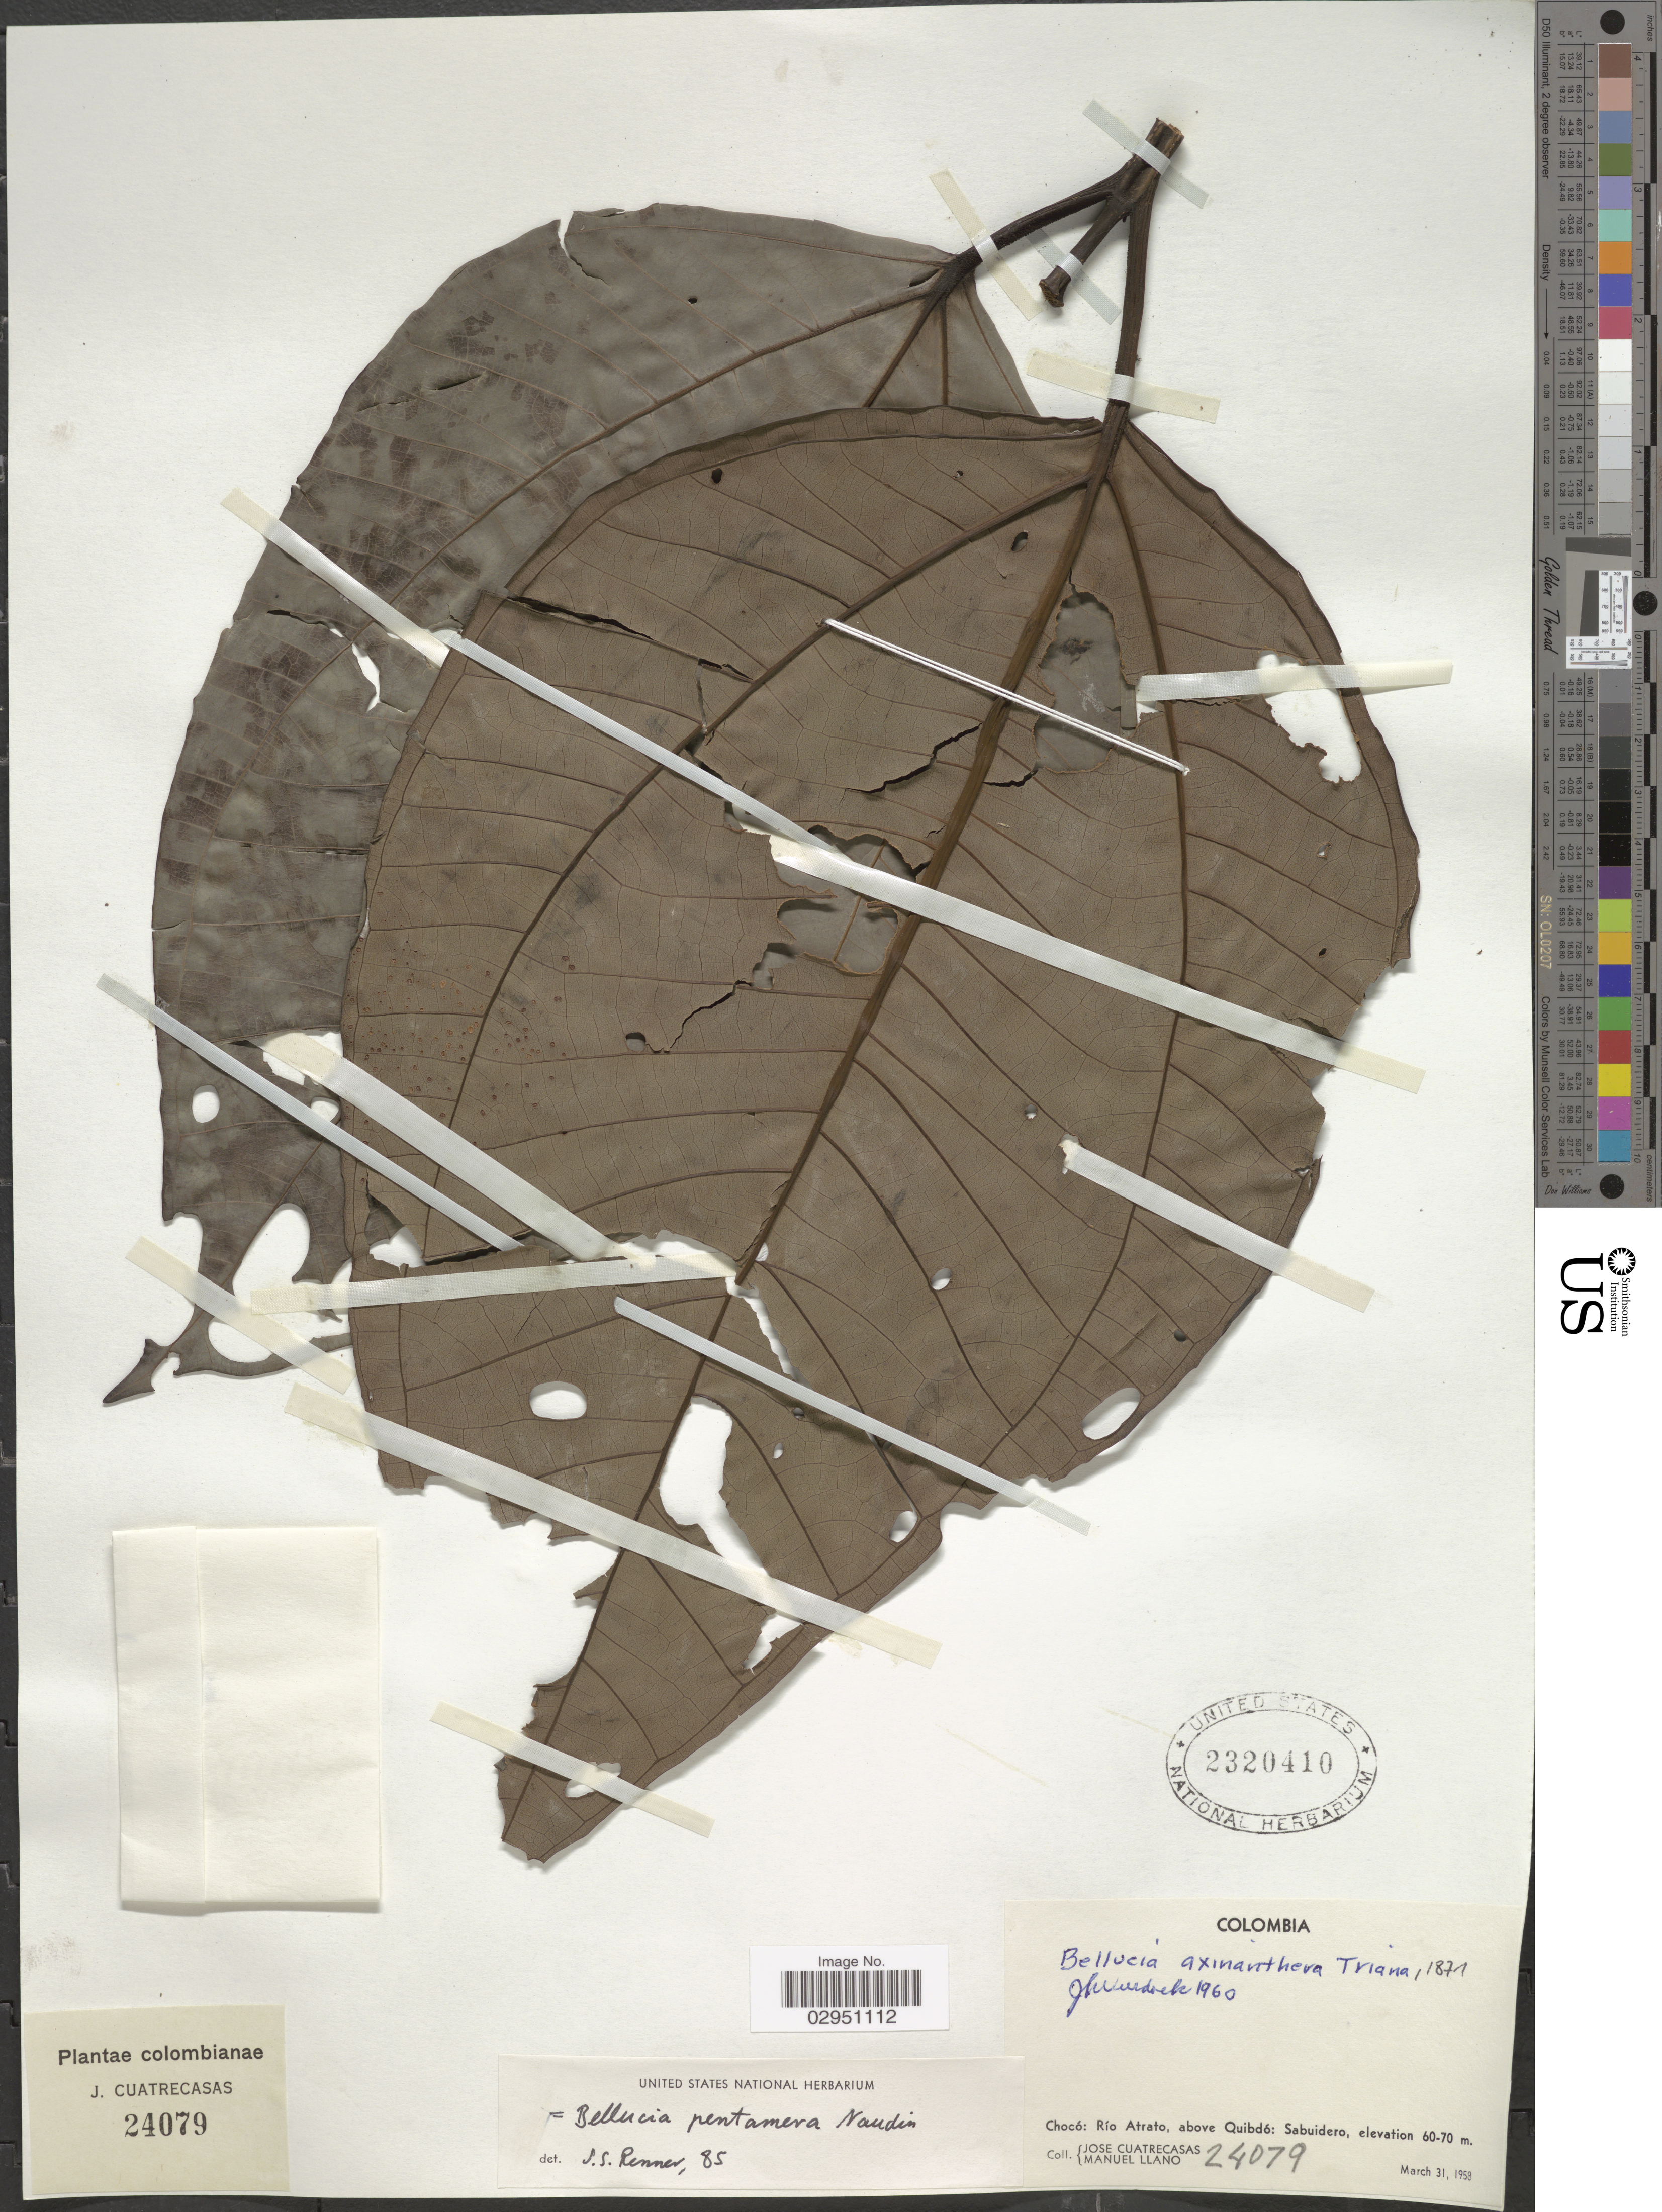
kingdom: Plantae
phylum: Tracheophyta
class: Magnoliopsida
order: Myrtales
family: Melastomataceae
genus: Bellucia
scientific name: Bellucia pentamera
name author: Naudin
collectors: J. Cuatrecasas & M. Llano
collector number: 24079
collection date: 1958-03-31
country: Colombia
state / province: Chocó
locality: Río atrato, above Quibdó: Sabuidero.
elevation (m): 60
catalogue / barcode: US 2320410